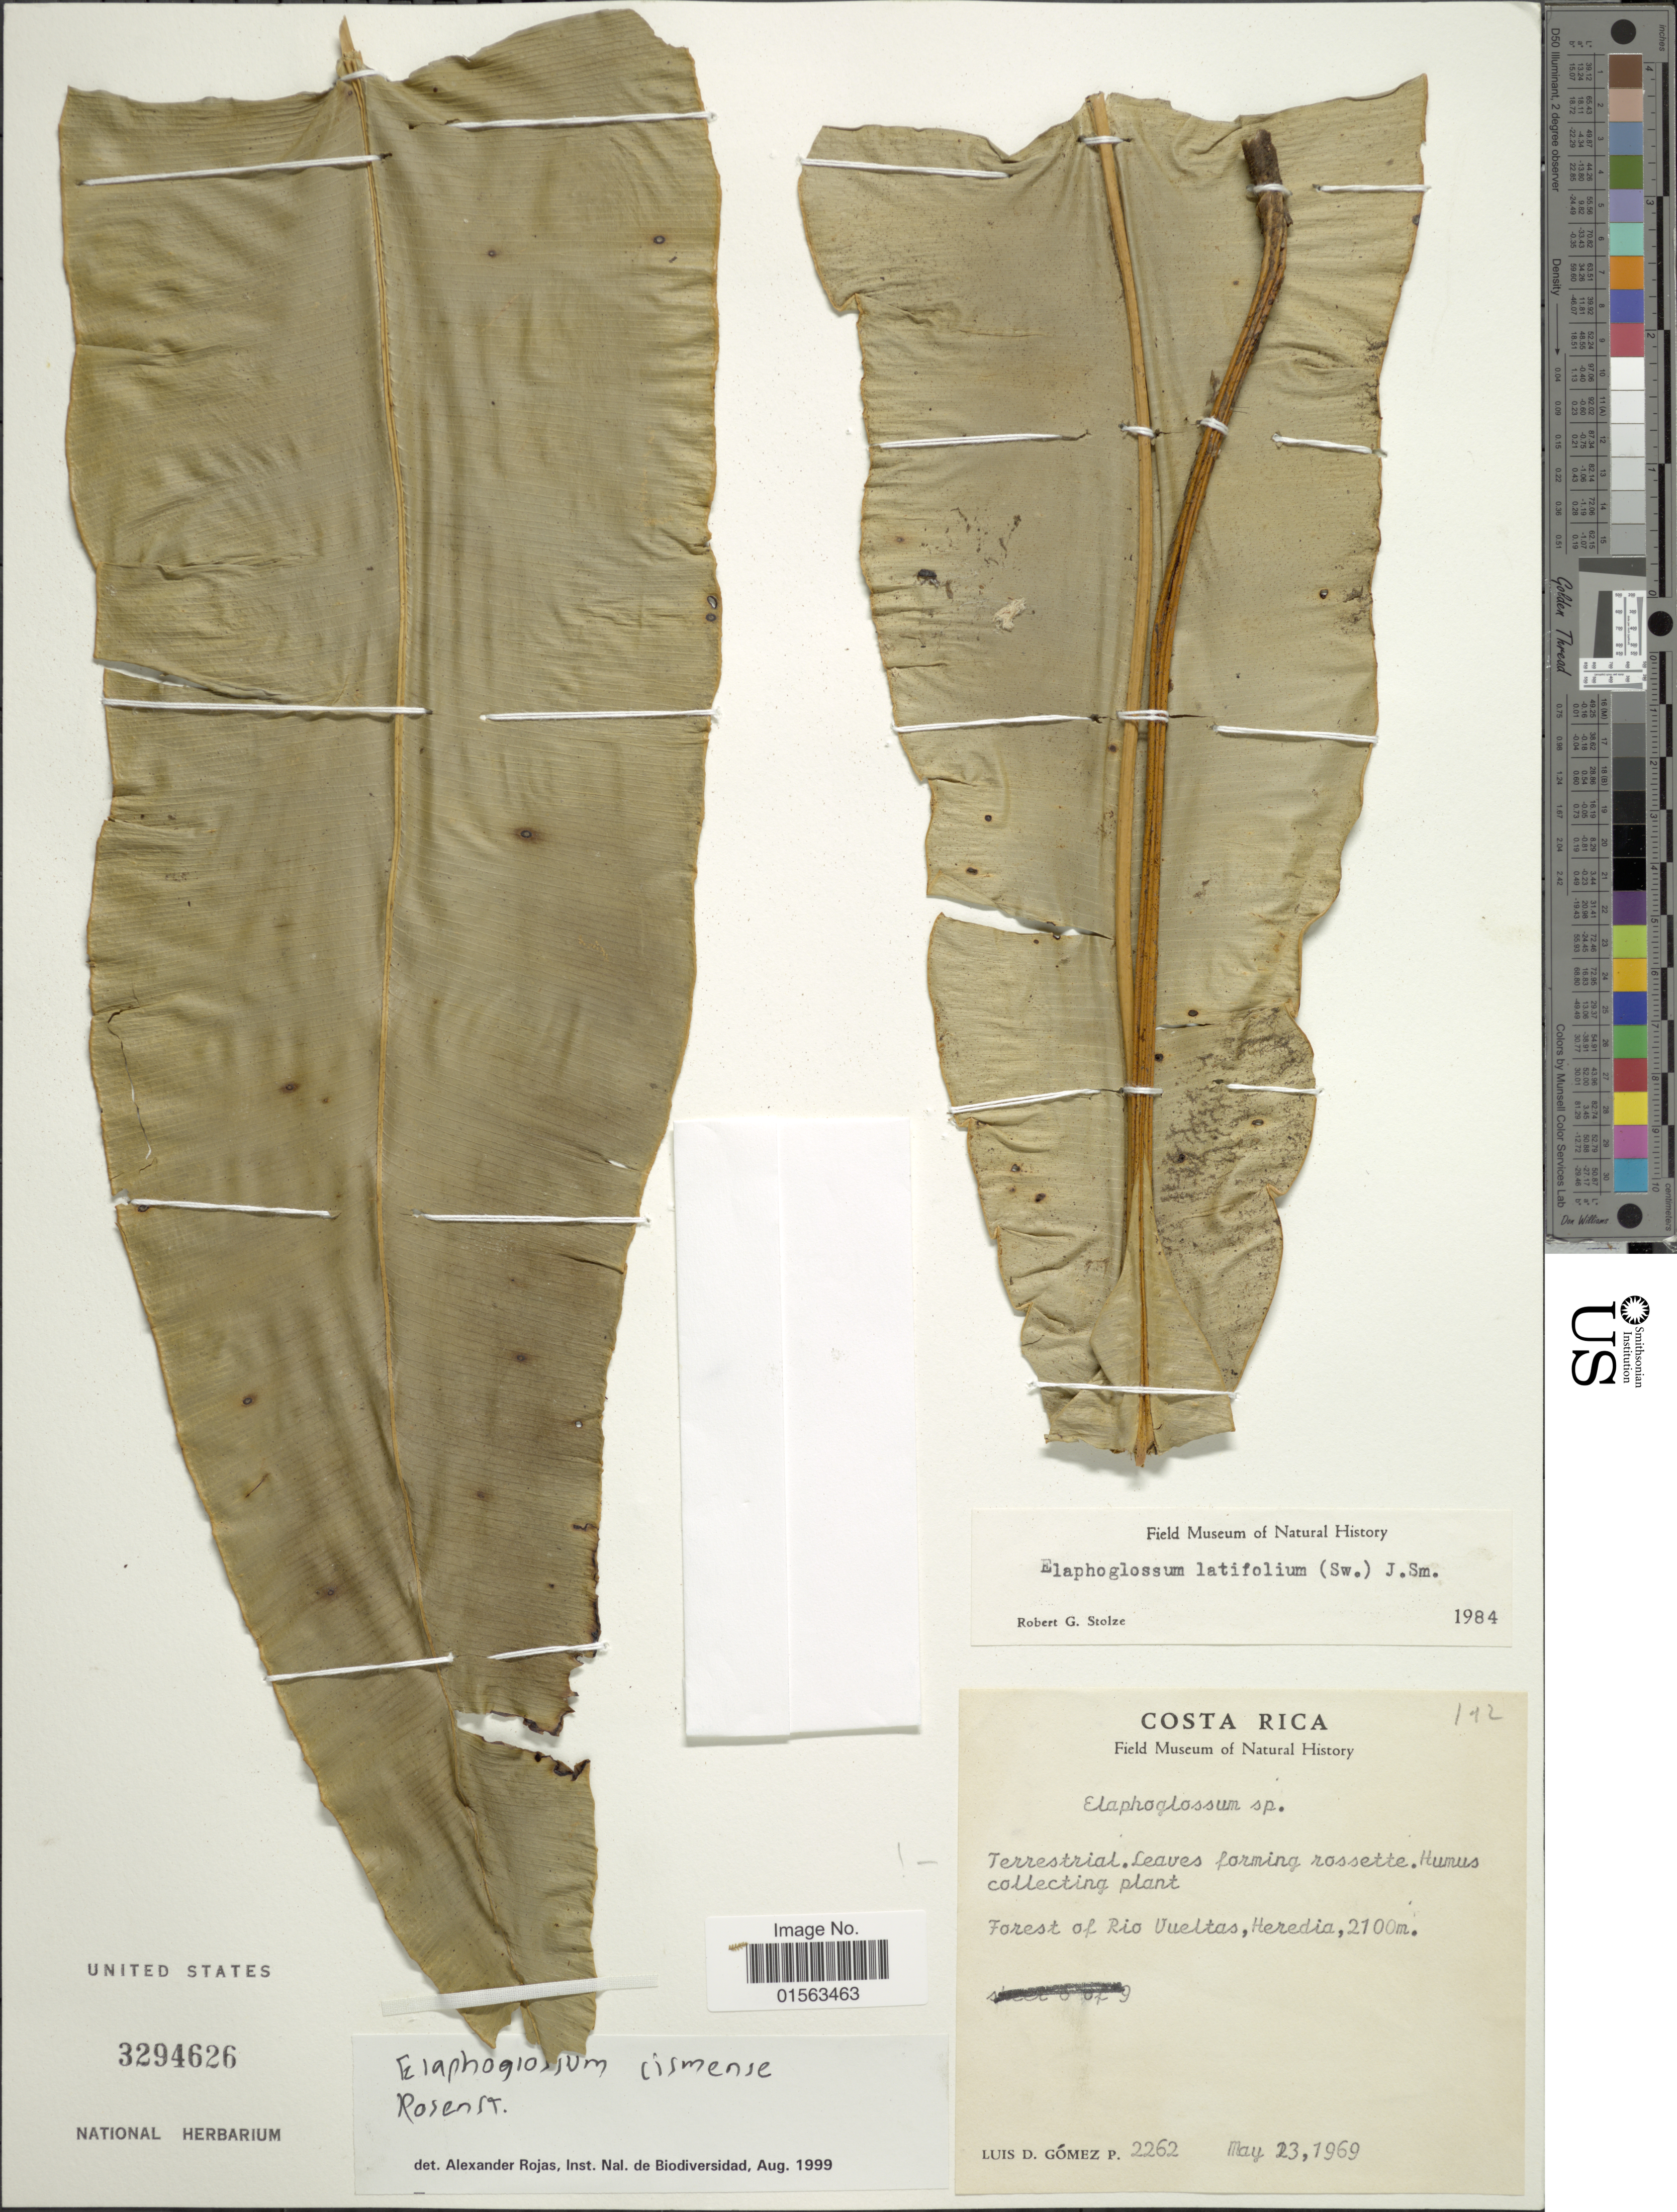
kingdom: Plantae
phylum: Tracheophyta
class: Polypodiopsida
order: Polypodiales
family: Dryopteridaceae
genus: Elaphoglossum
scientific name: Elaphoglossum cismense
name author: Rosenst.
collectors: L. D. Gómez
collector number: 2262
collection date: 1969-05-23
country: Costa Rica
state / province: Heredia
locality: Forest of Rio Vueltas, Heredia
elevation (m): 2100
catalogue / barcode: US 3294626